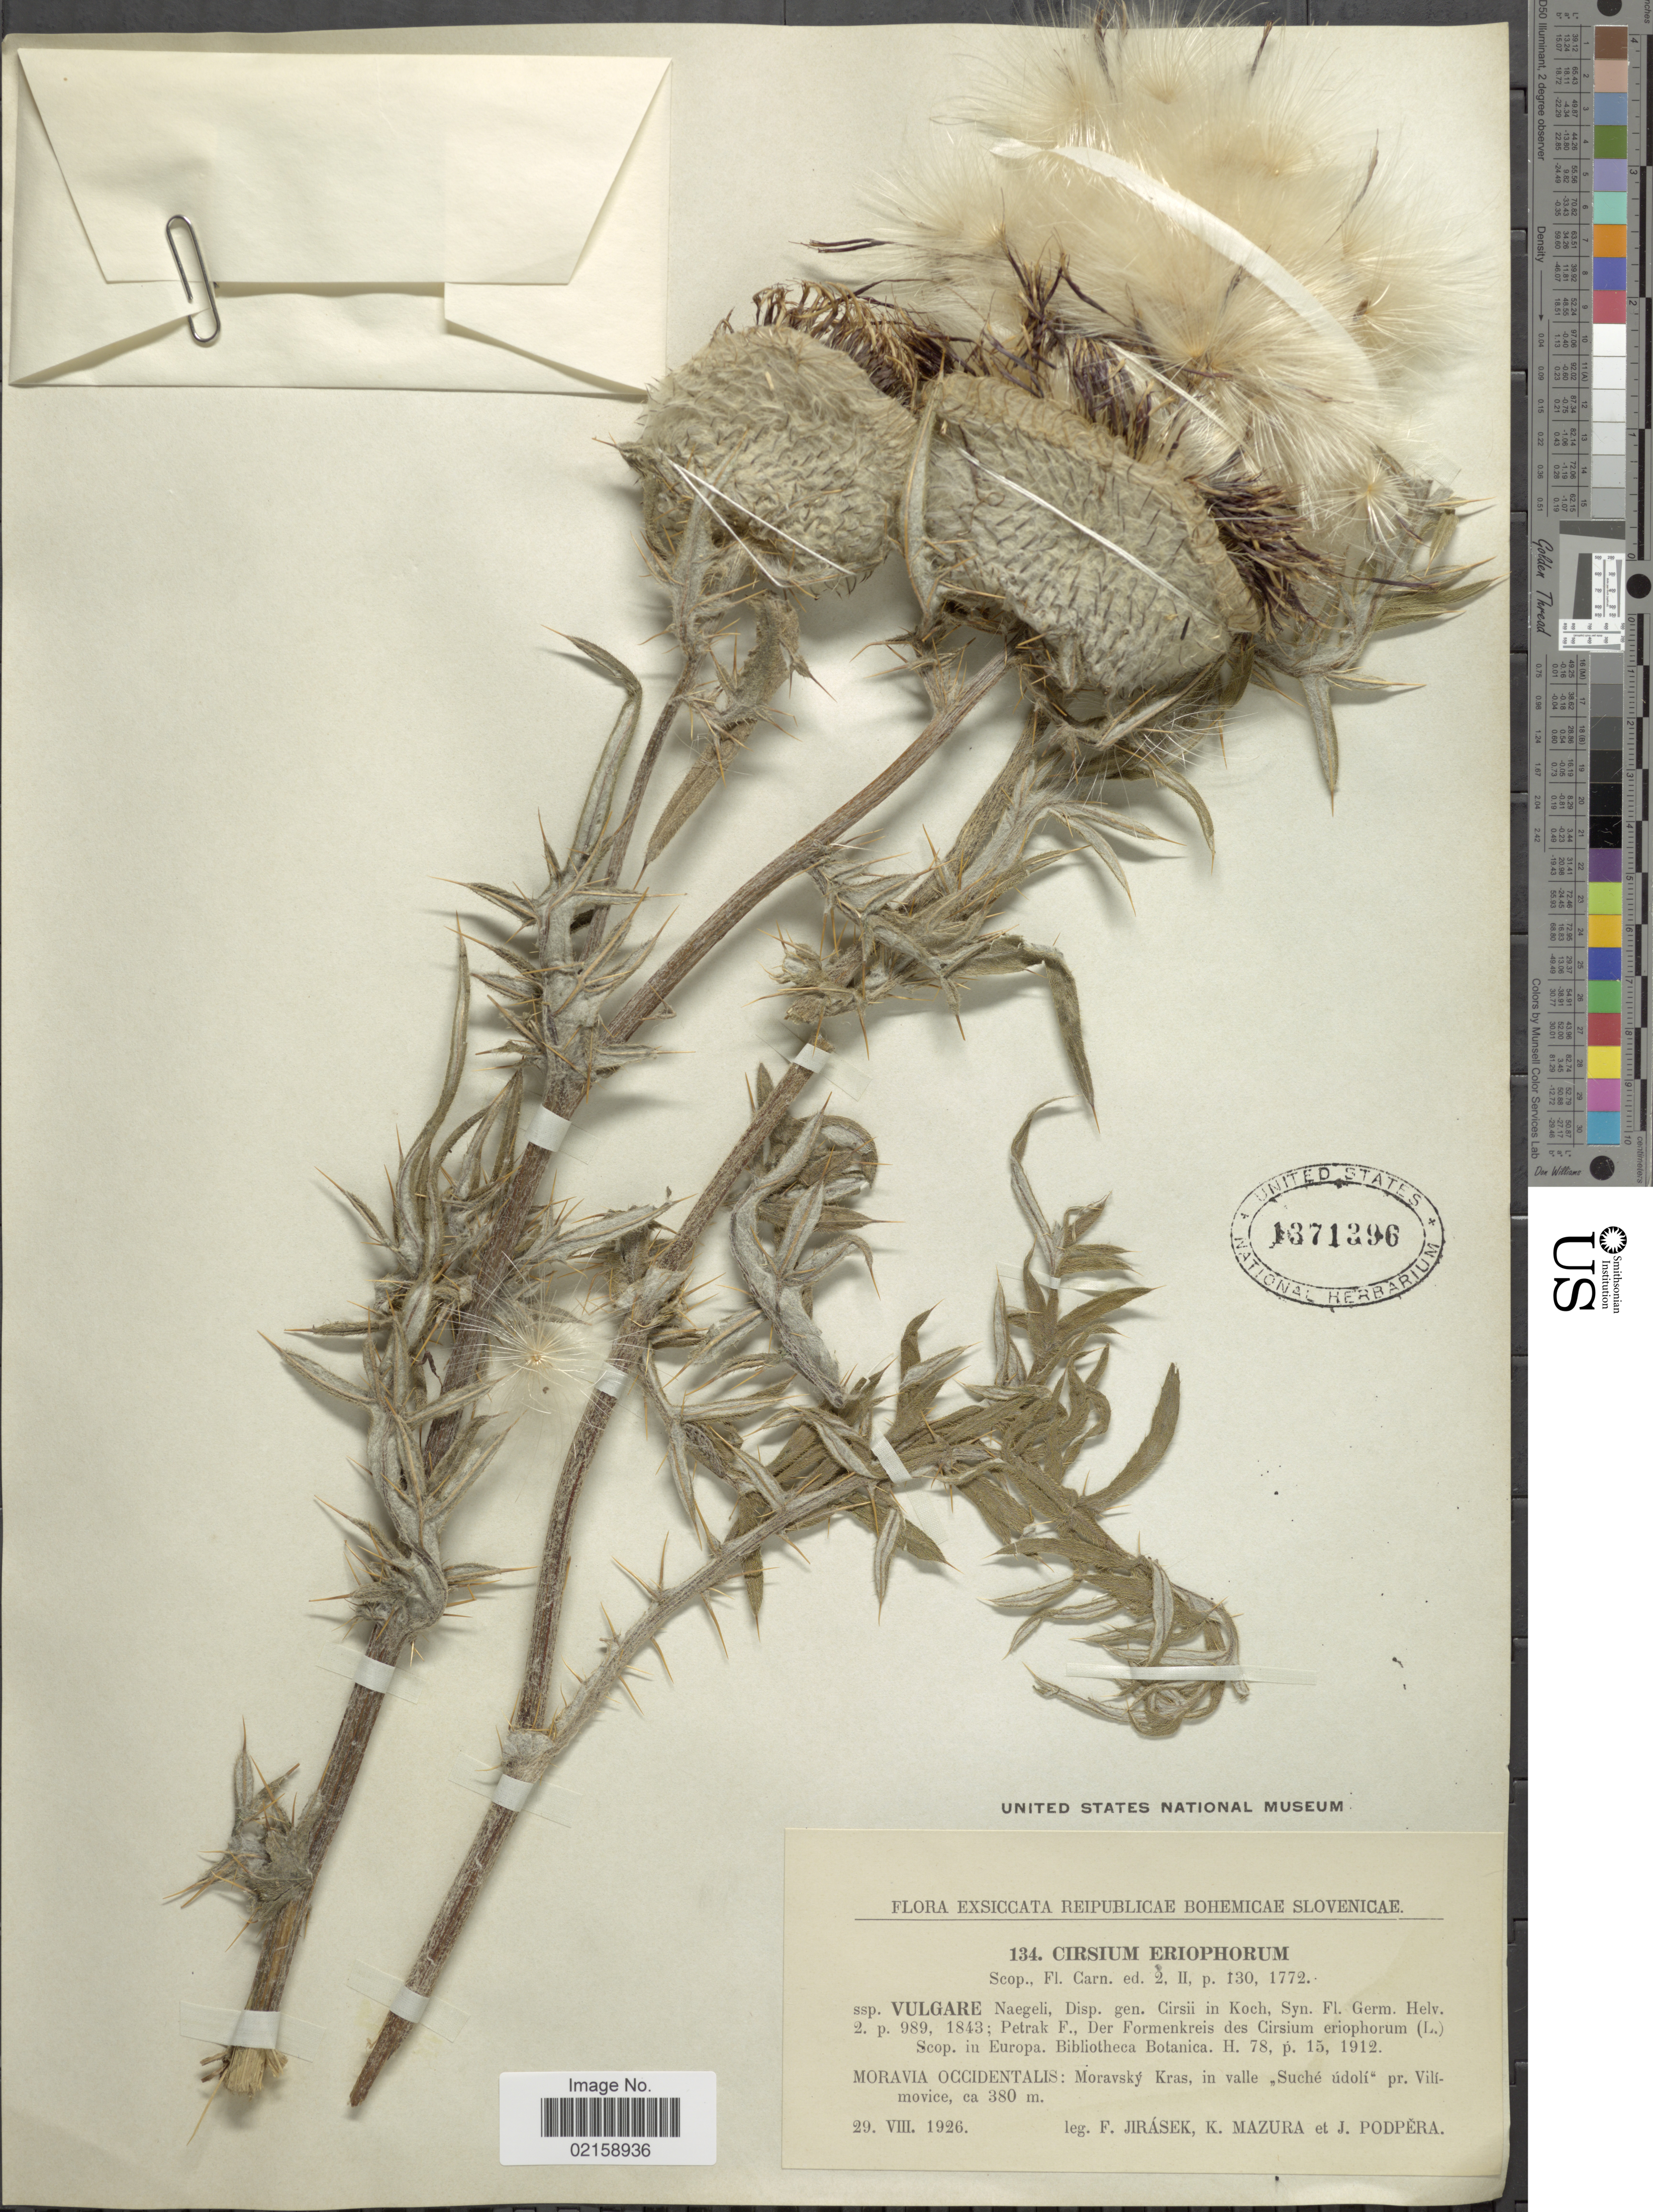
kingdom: Plantae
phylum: Tracheophyta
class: Magnoliopsida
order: Asterales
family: Asteraceae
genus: Cirsium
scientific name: Cirsium eriophorum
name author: (L.) Scop.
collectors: F. Jirasek, K. Mazura & J. Podpera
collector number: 134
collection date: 1926-08-29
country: Slovakia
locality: Exsiccata Reipublicae Bohemicae Slovenicae, Moravida occidentalis: Moravsky Kras, in valle "Suche udoli"pr. Vilimovice.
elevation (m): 380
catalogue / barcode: US 1371396